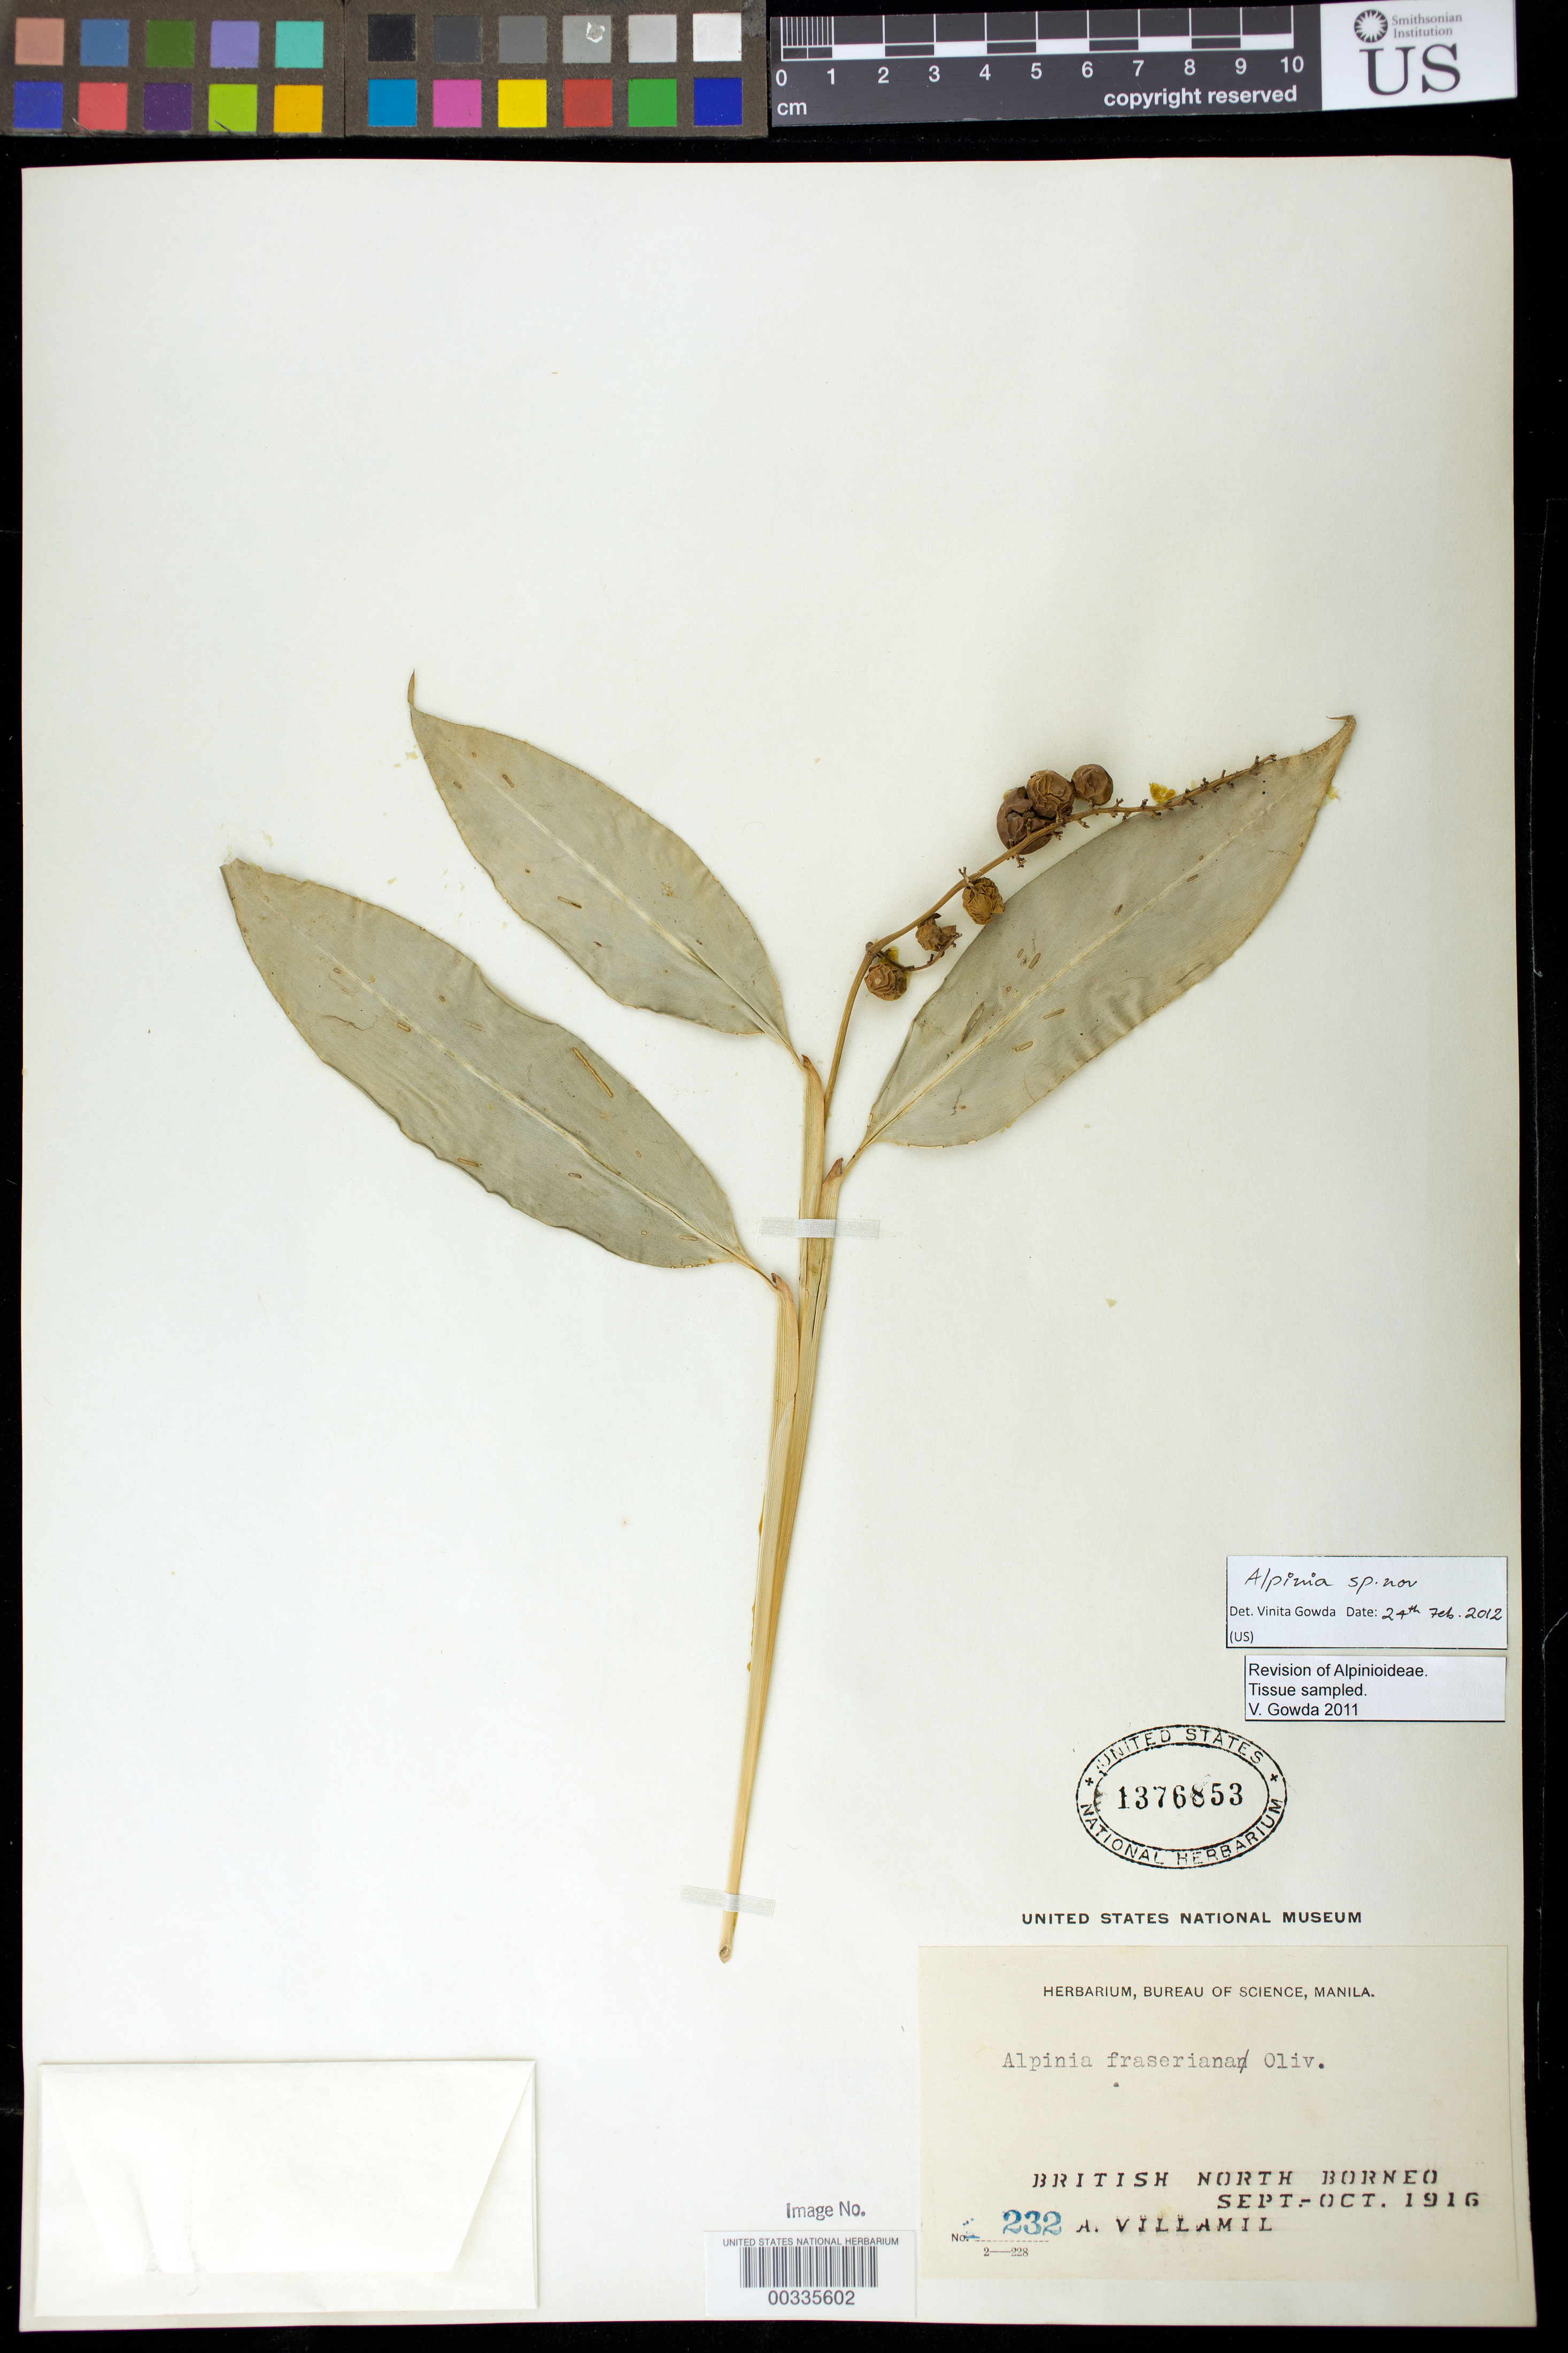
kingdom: Plantae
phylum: Tracheophyta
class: Liliopsida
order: Zingiberales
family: Zingiberaceae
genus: Alpinia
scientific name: Alpinia sp. nov.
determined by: Gowda, V.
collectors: A. Villamil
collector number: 232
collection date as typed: Sep 1916 to -- Oct 1916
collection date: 1916-09/1916-10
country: Malaysia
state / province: Sabah / Sarawak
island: Borneo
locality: British north borneo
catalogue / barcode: US 1376853